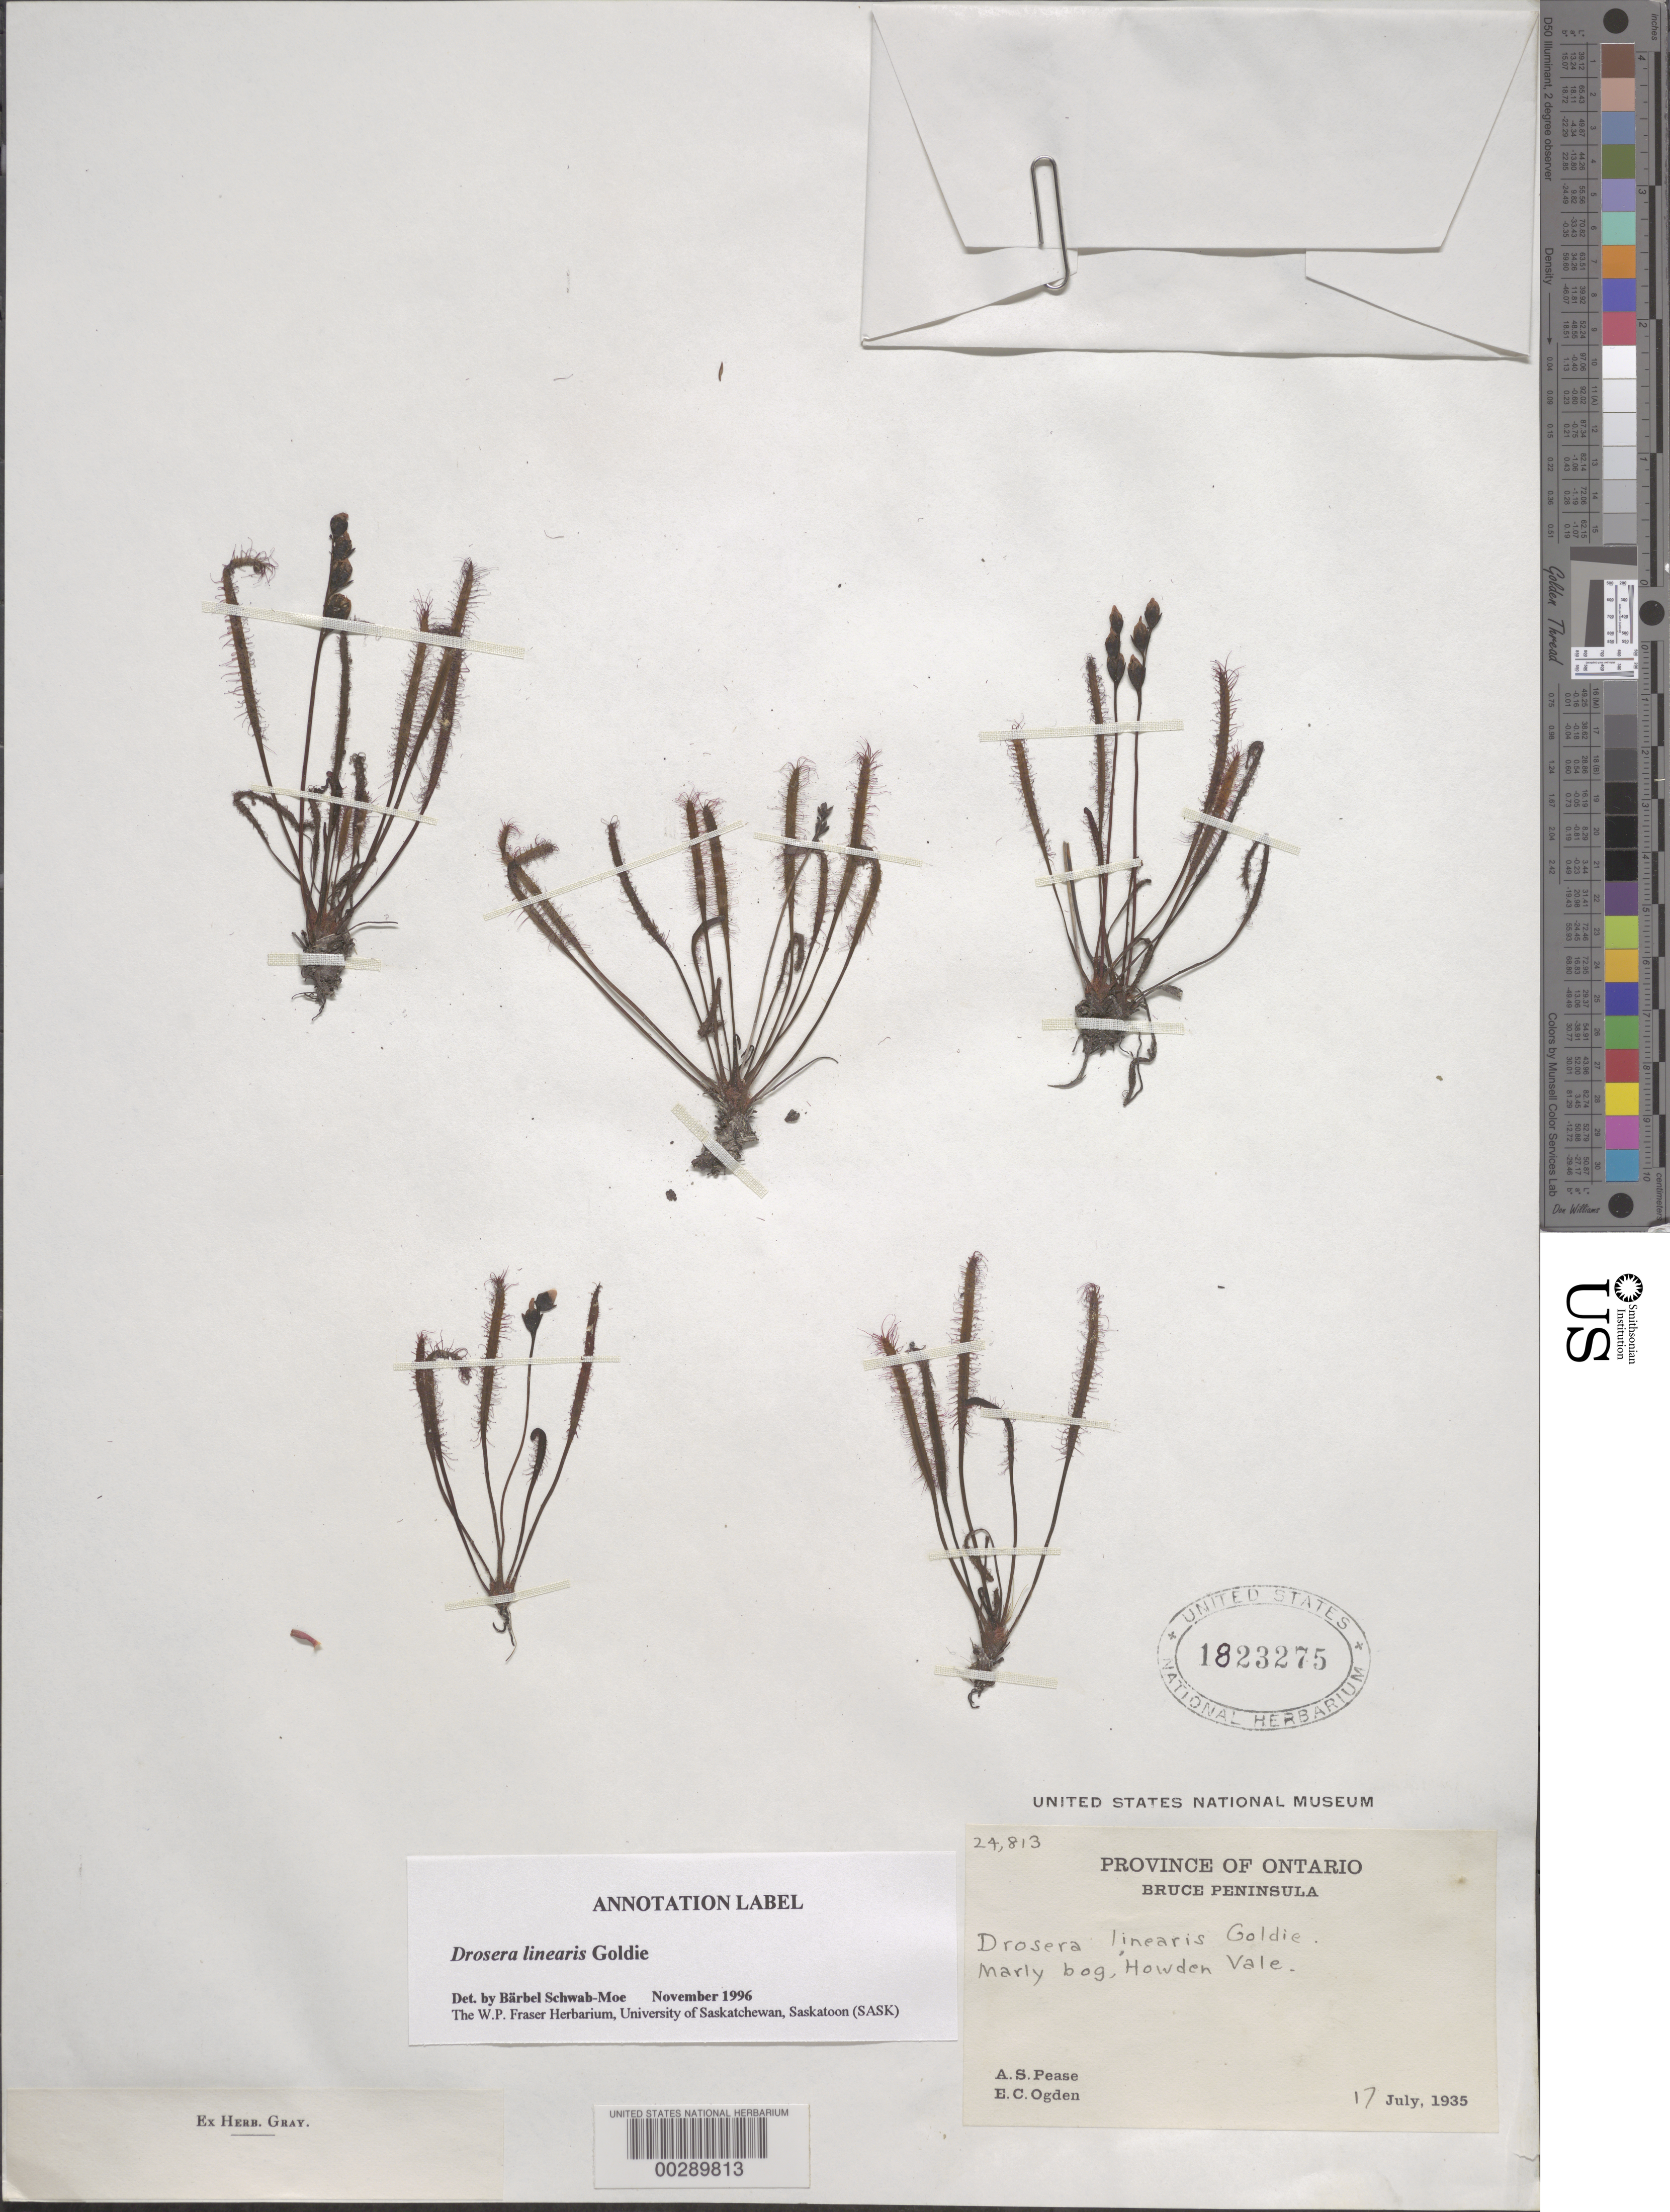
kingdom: Plantae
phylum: Tracheophyta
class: Magnoliopsida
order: Caryophyllales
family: Droseraceae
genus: Drosera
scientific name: Drosera linearis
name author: Goldie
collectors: A. S. Pease & E. C. Ogden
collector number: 24813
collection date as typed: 17 Jul 1935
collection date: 1935-07-17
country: Canada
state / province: Ontario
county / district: Bruce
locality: Bruce Peninsula, Howden Vale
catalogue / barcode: US 1823275